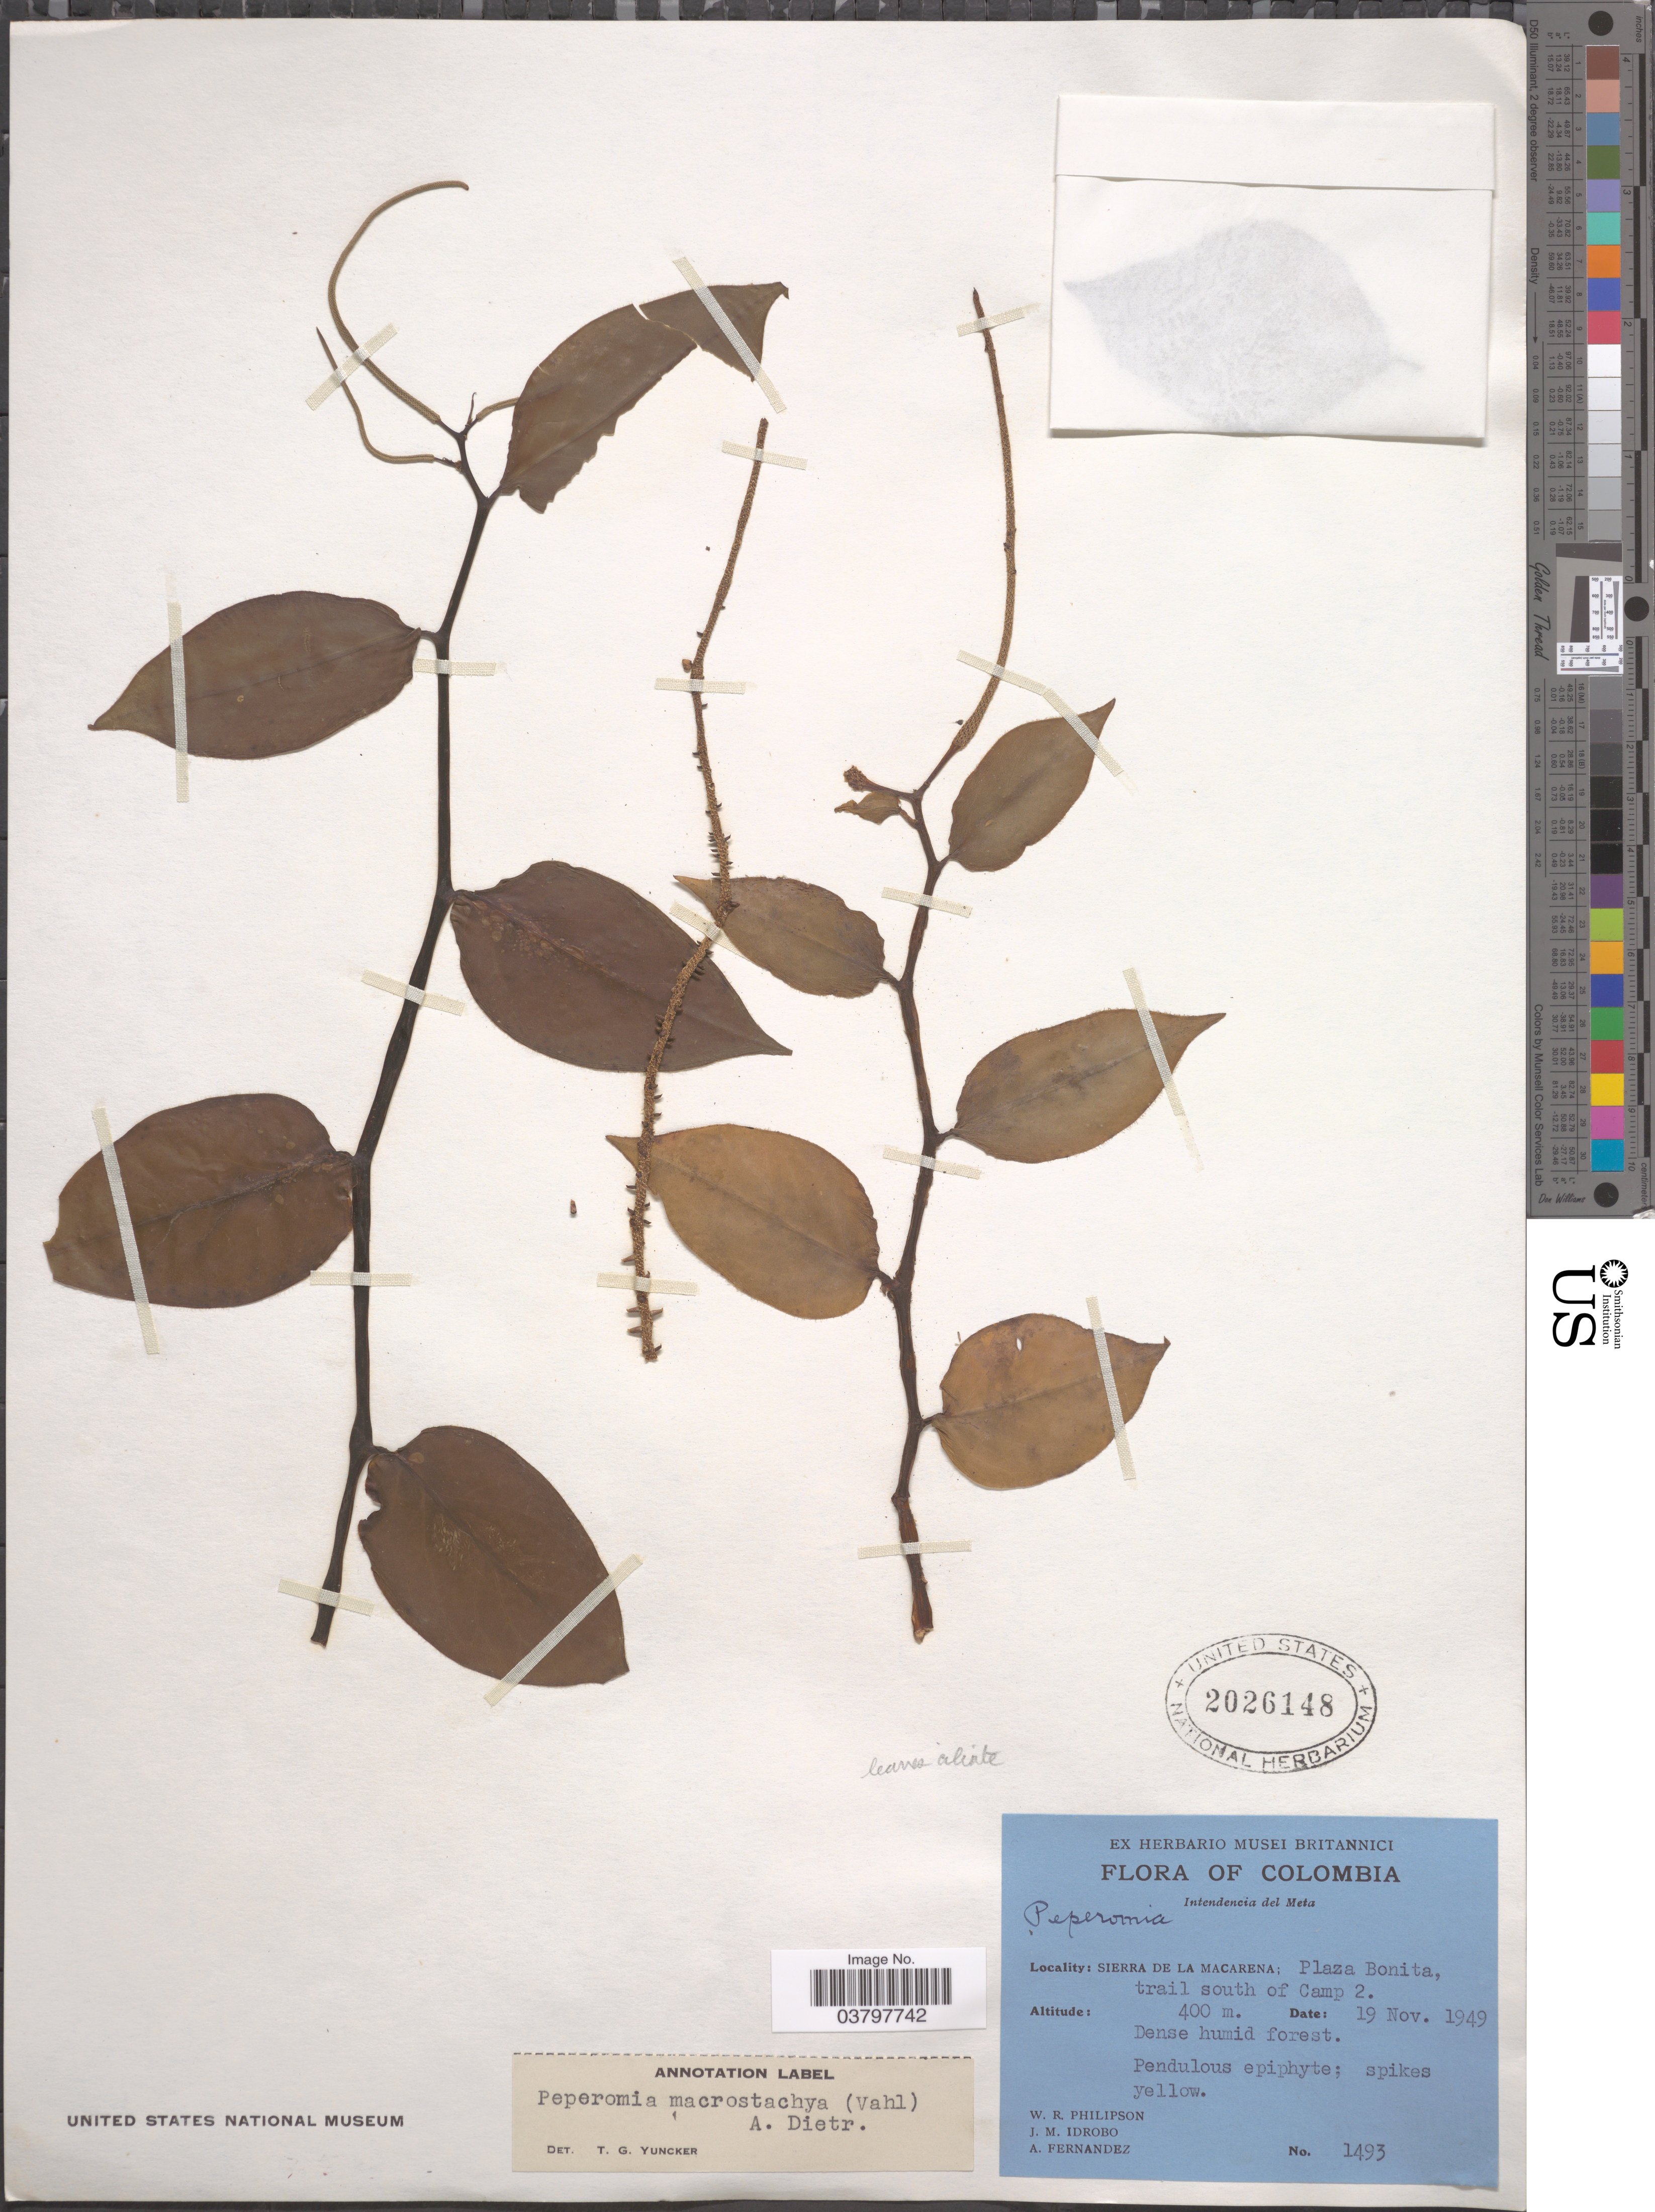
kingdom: Plantae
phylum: Tracheophyta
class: Magnoliopsida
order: Piperales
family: Piperaceae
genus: Peperomia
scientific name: Peperomia macrostachya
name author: (Vahl) A. Dietr.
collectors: W. R. Philipson, J. M. Idrobo & A. Fernandez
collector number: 1493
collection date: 1949-11-19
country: Colombia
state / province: Meta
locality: Intendencia del Meta. Sierra de La Macarena; Plaza Bonita, trail south of Camp 2.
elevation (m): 400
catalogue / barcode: US 2026148